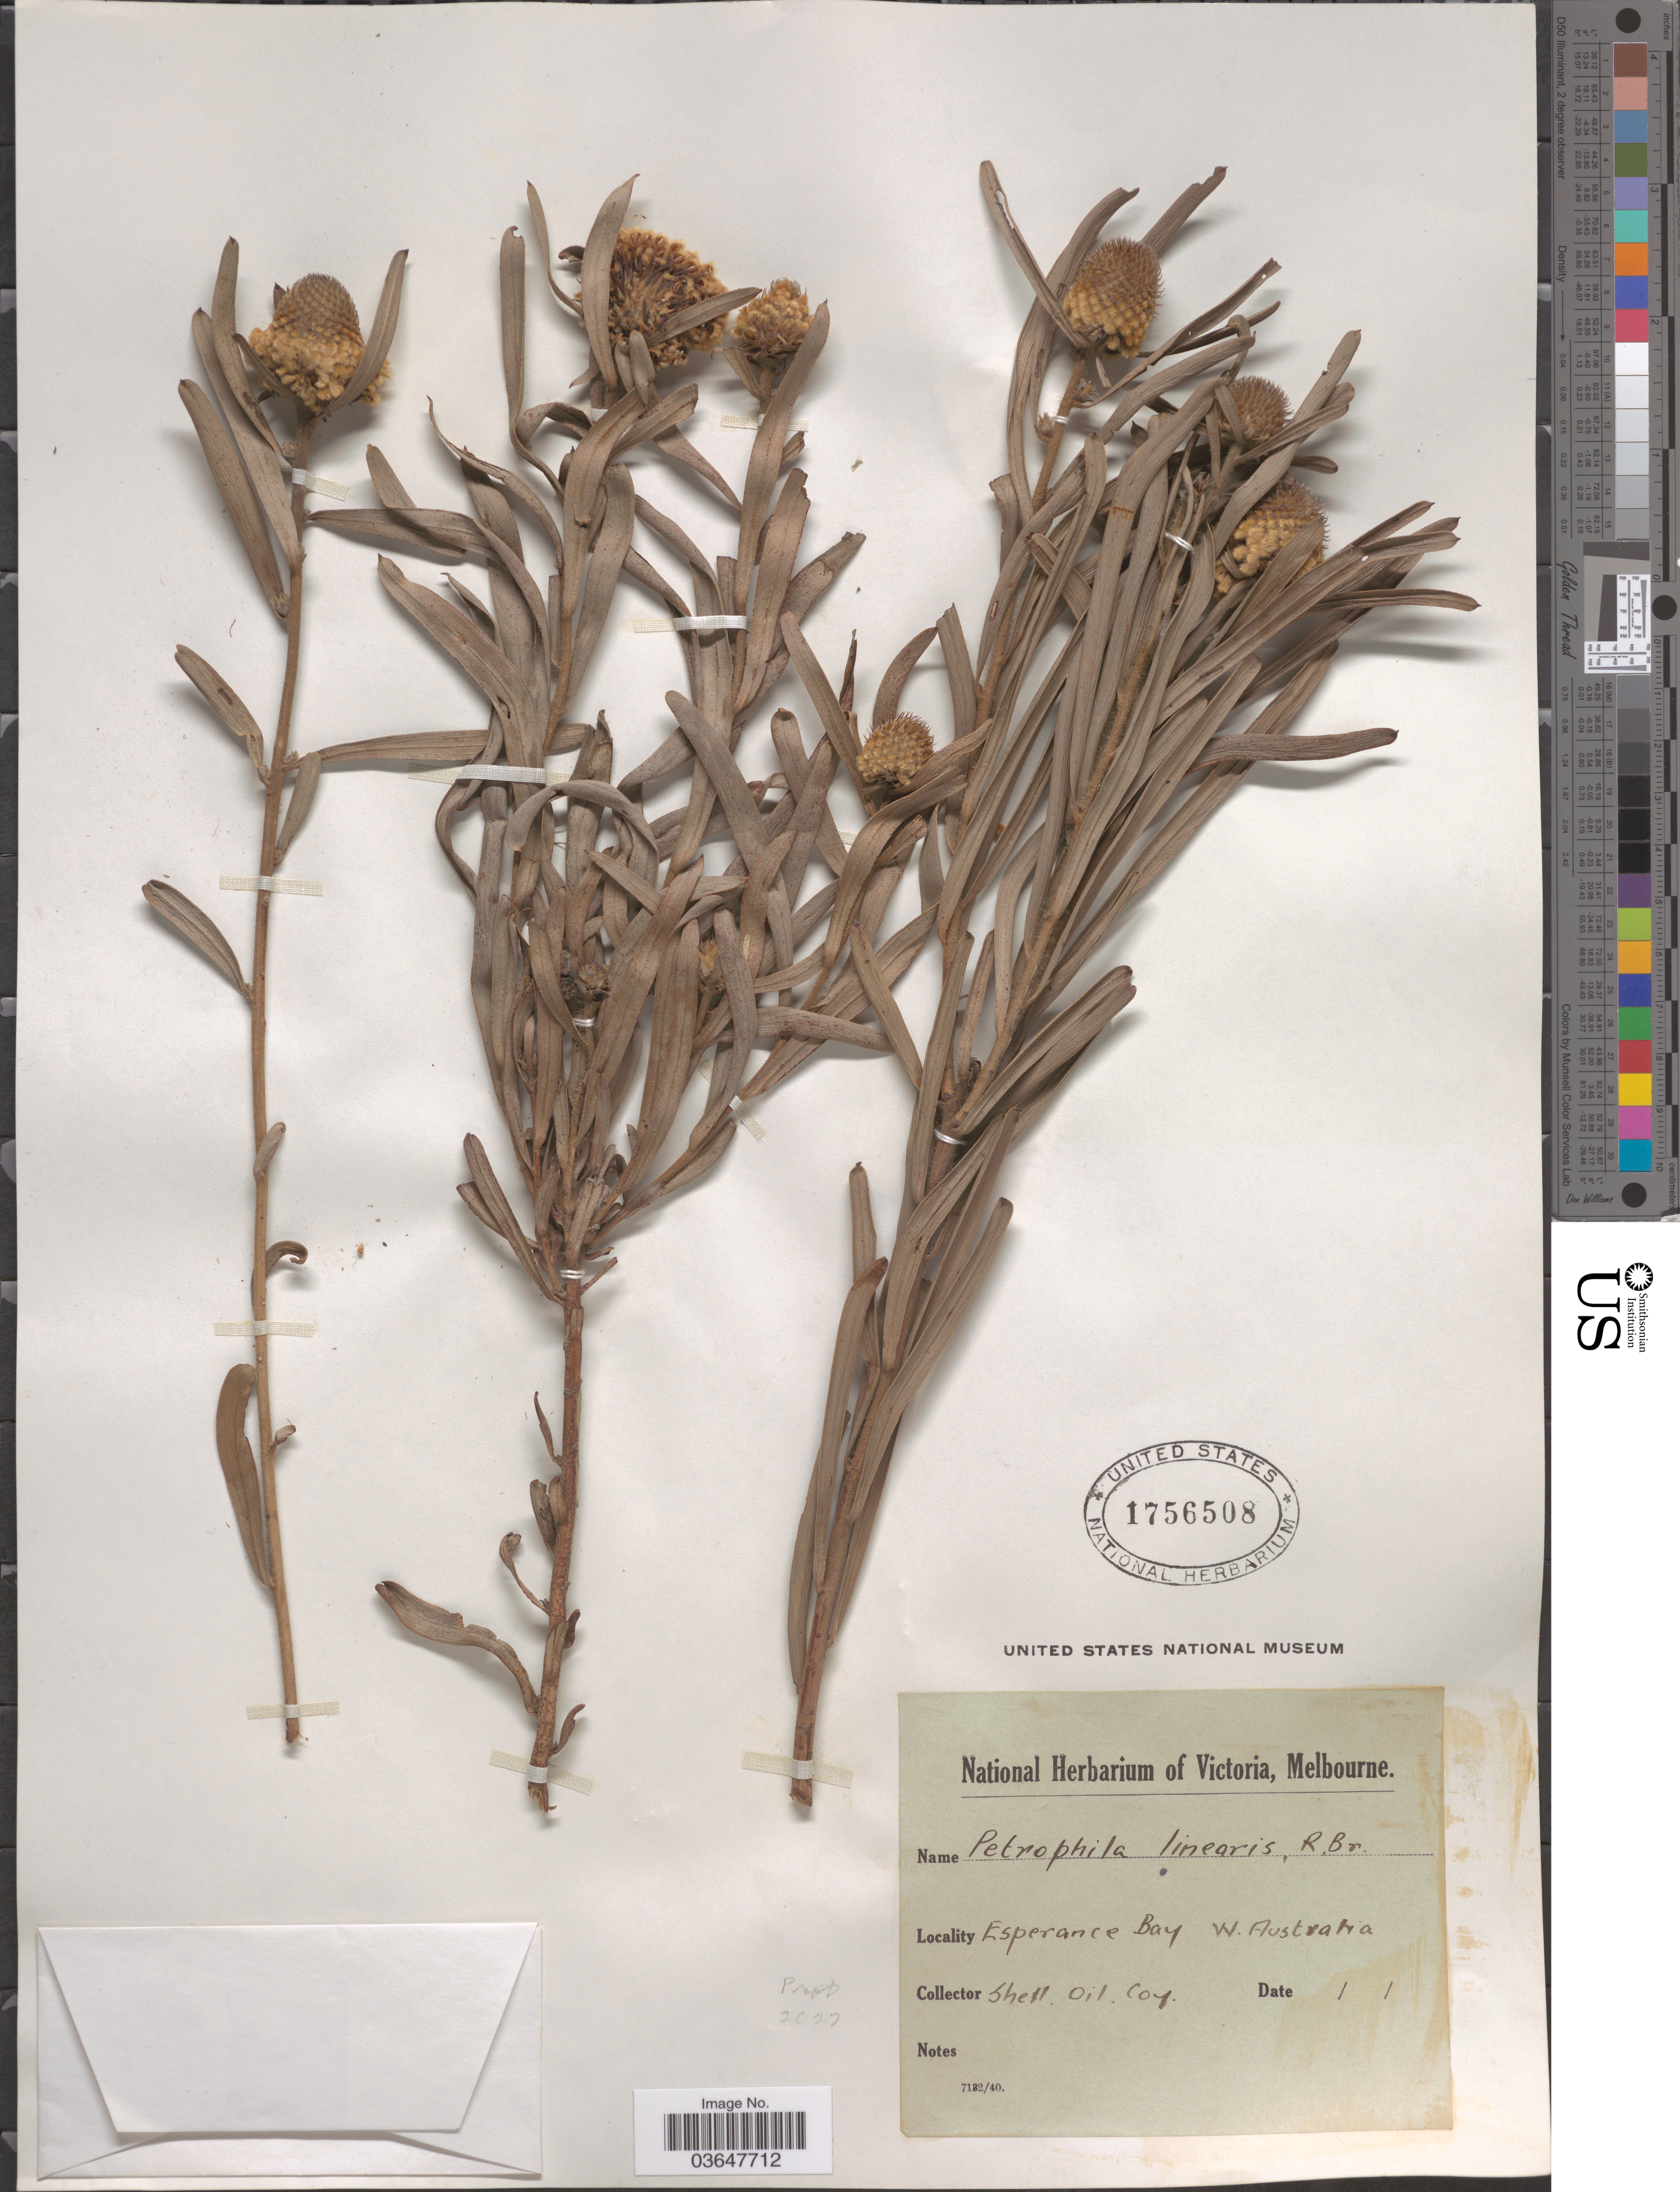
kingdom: Plantae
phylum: Tracheophyta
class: Magnoliopsida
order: Proteales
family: Proteaceae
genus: Petrophile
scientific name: Petrophile linearis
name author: R. Br.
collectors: Shell Oil Corp.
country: Australia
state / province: Western Australia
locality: Esperance Bay.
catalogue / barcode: US 1756508